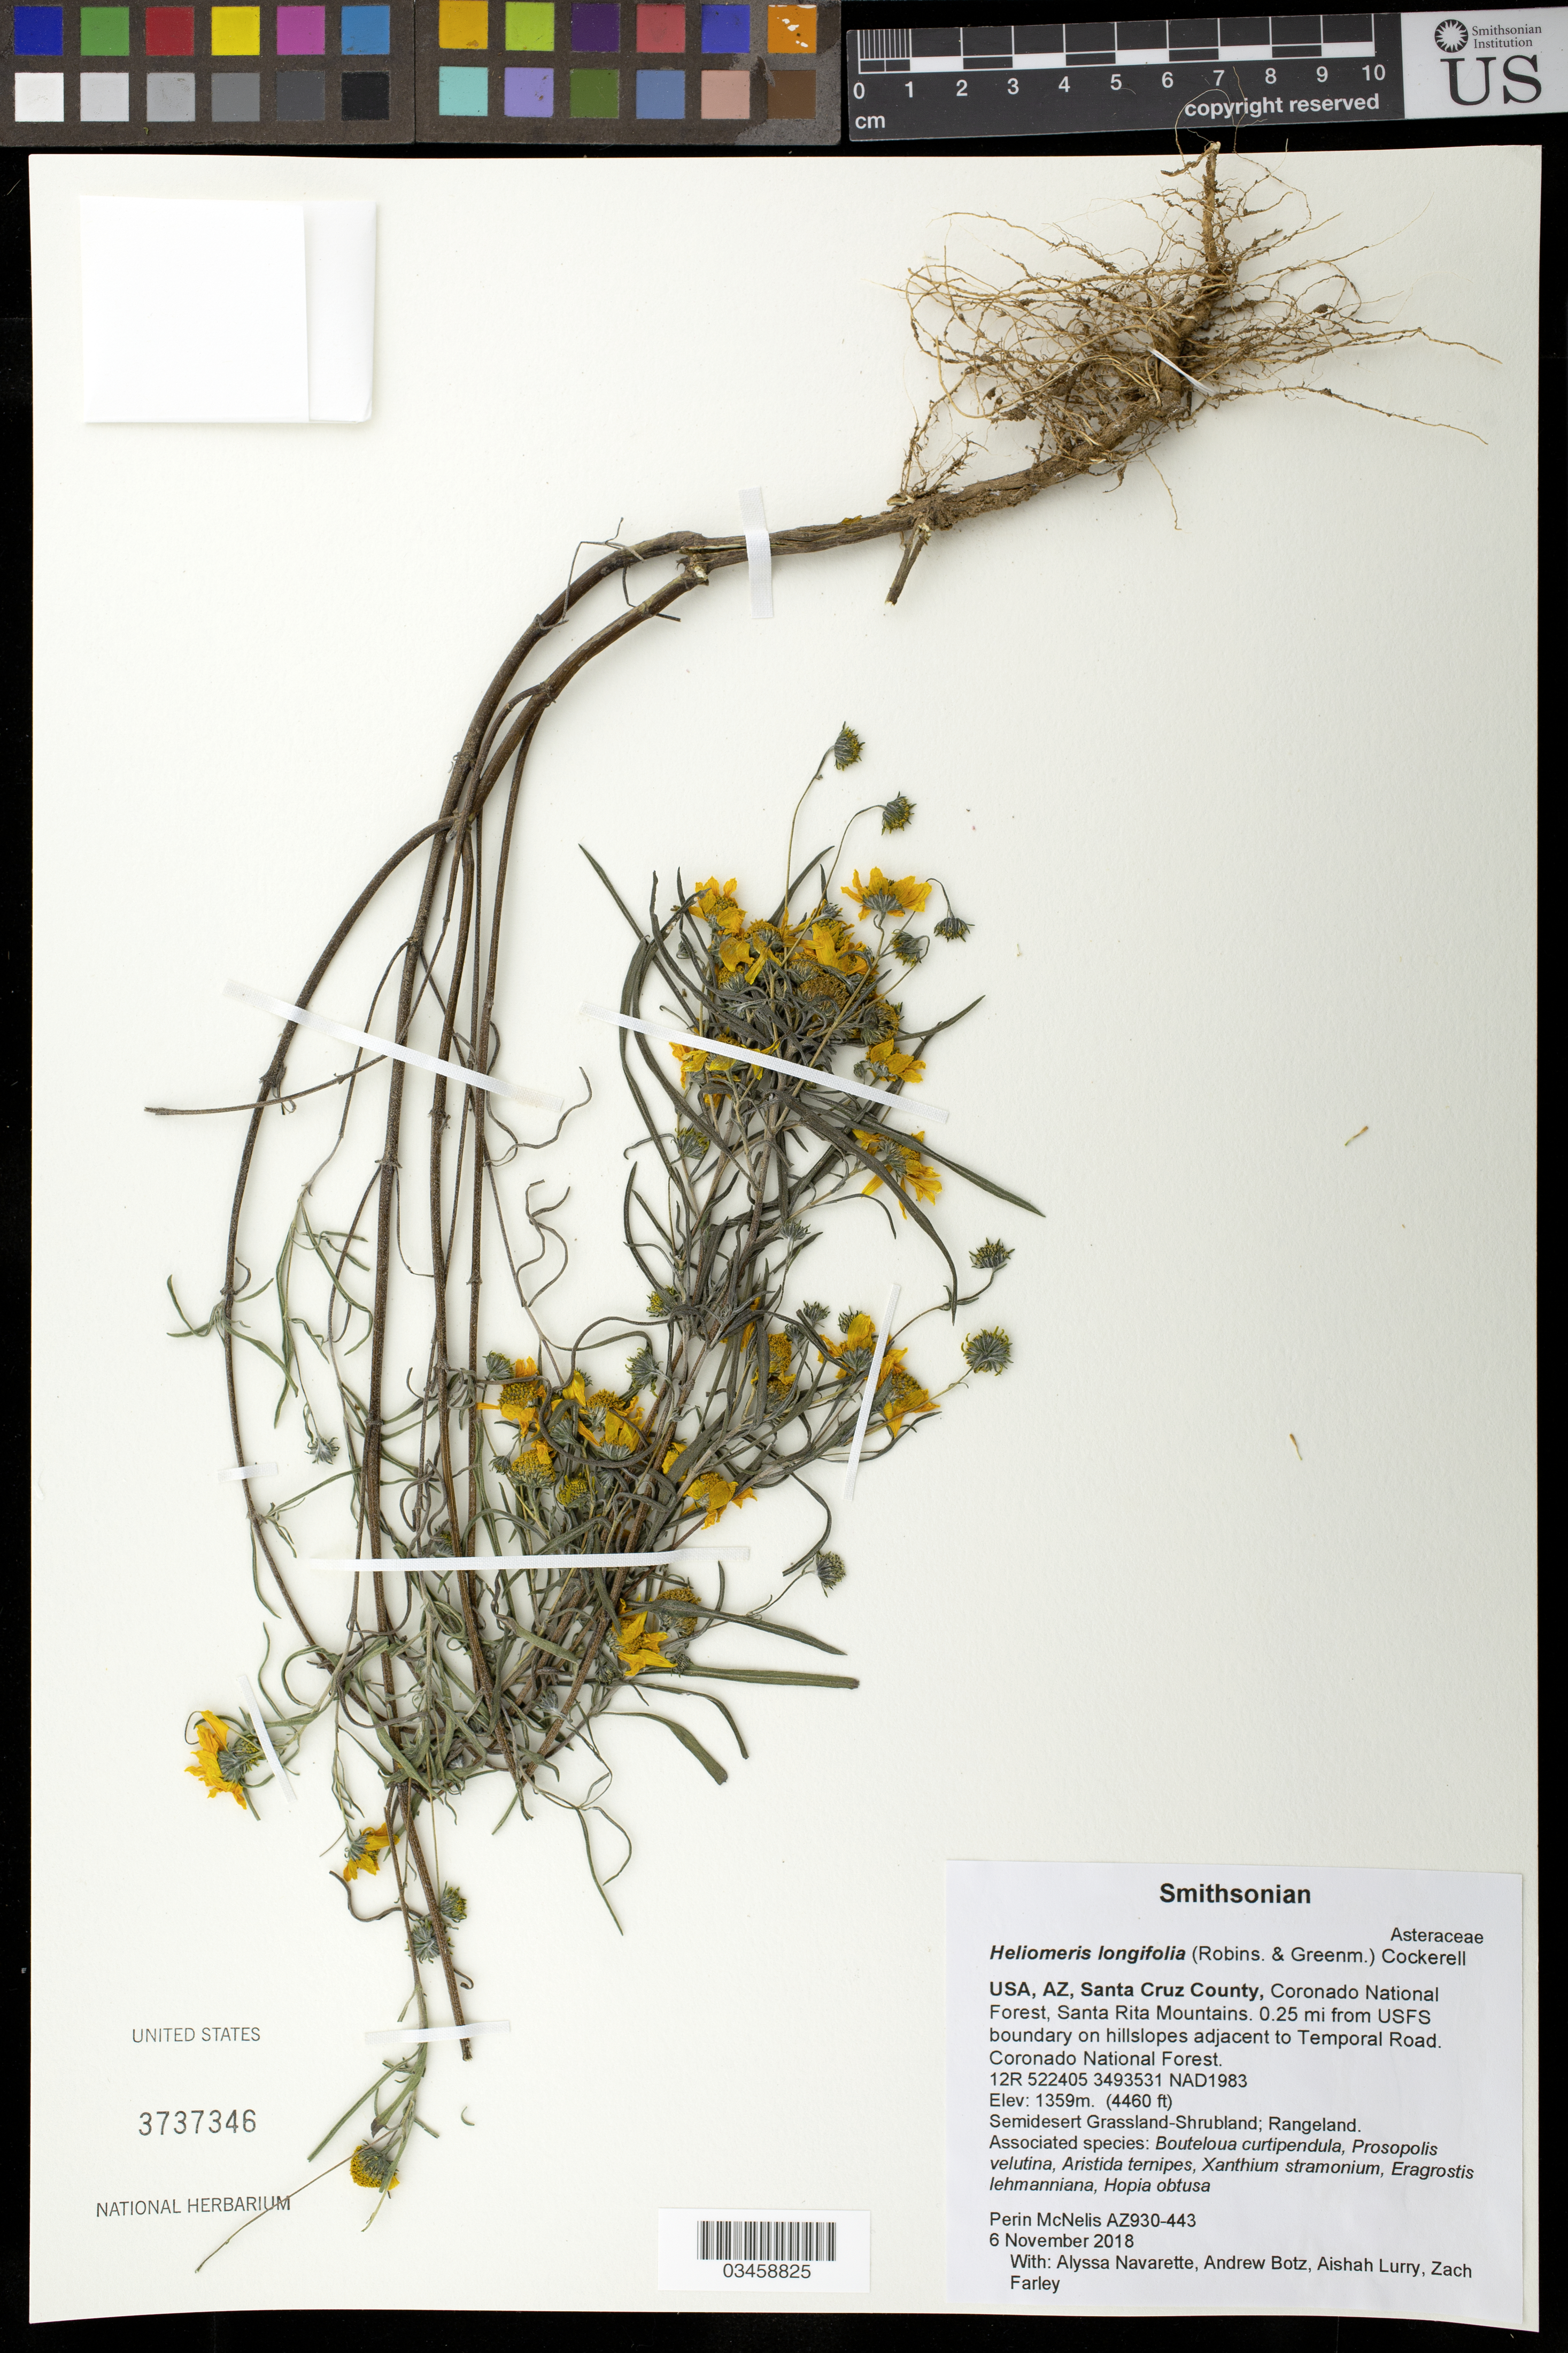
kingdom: Plantae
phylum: Tracheophyta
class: Magnoliopsida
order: Asterales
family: Asteraceae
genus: Heliomeris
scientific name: Heliomeris longifolia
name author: (B.L. Rob.) Cockerell & Greenm.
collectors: P. McNelis, A. Navarette, A. Botz, Z. Farley & A. Lurry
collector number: AZ930-443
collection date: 2018-11-06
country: United States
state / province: Arizona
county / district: Santa Cruz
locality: Coronado National Forest, Santa Rita Mts, 0.25 mi. from USFS boundary on hillslopes adjacent to Temporal Road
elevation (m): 1359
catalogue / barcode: US 3737346